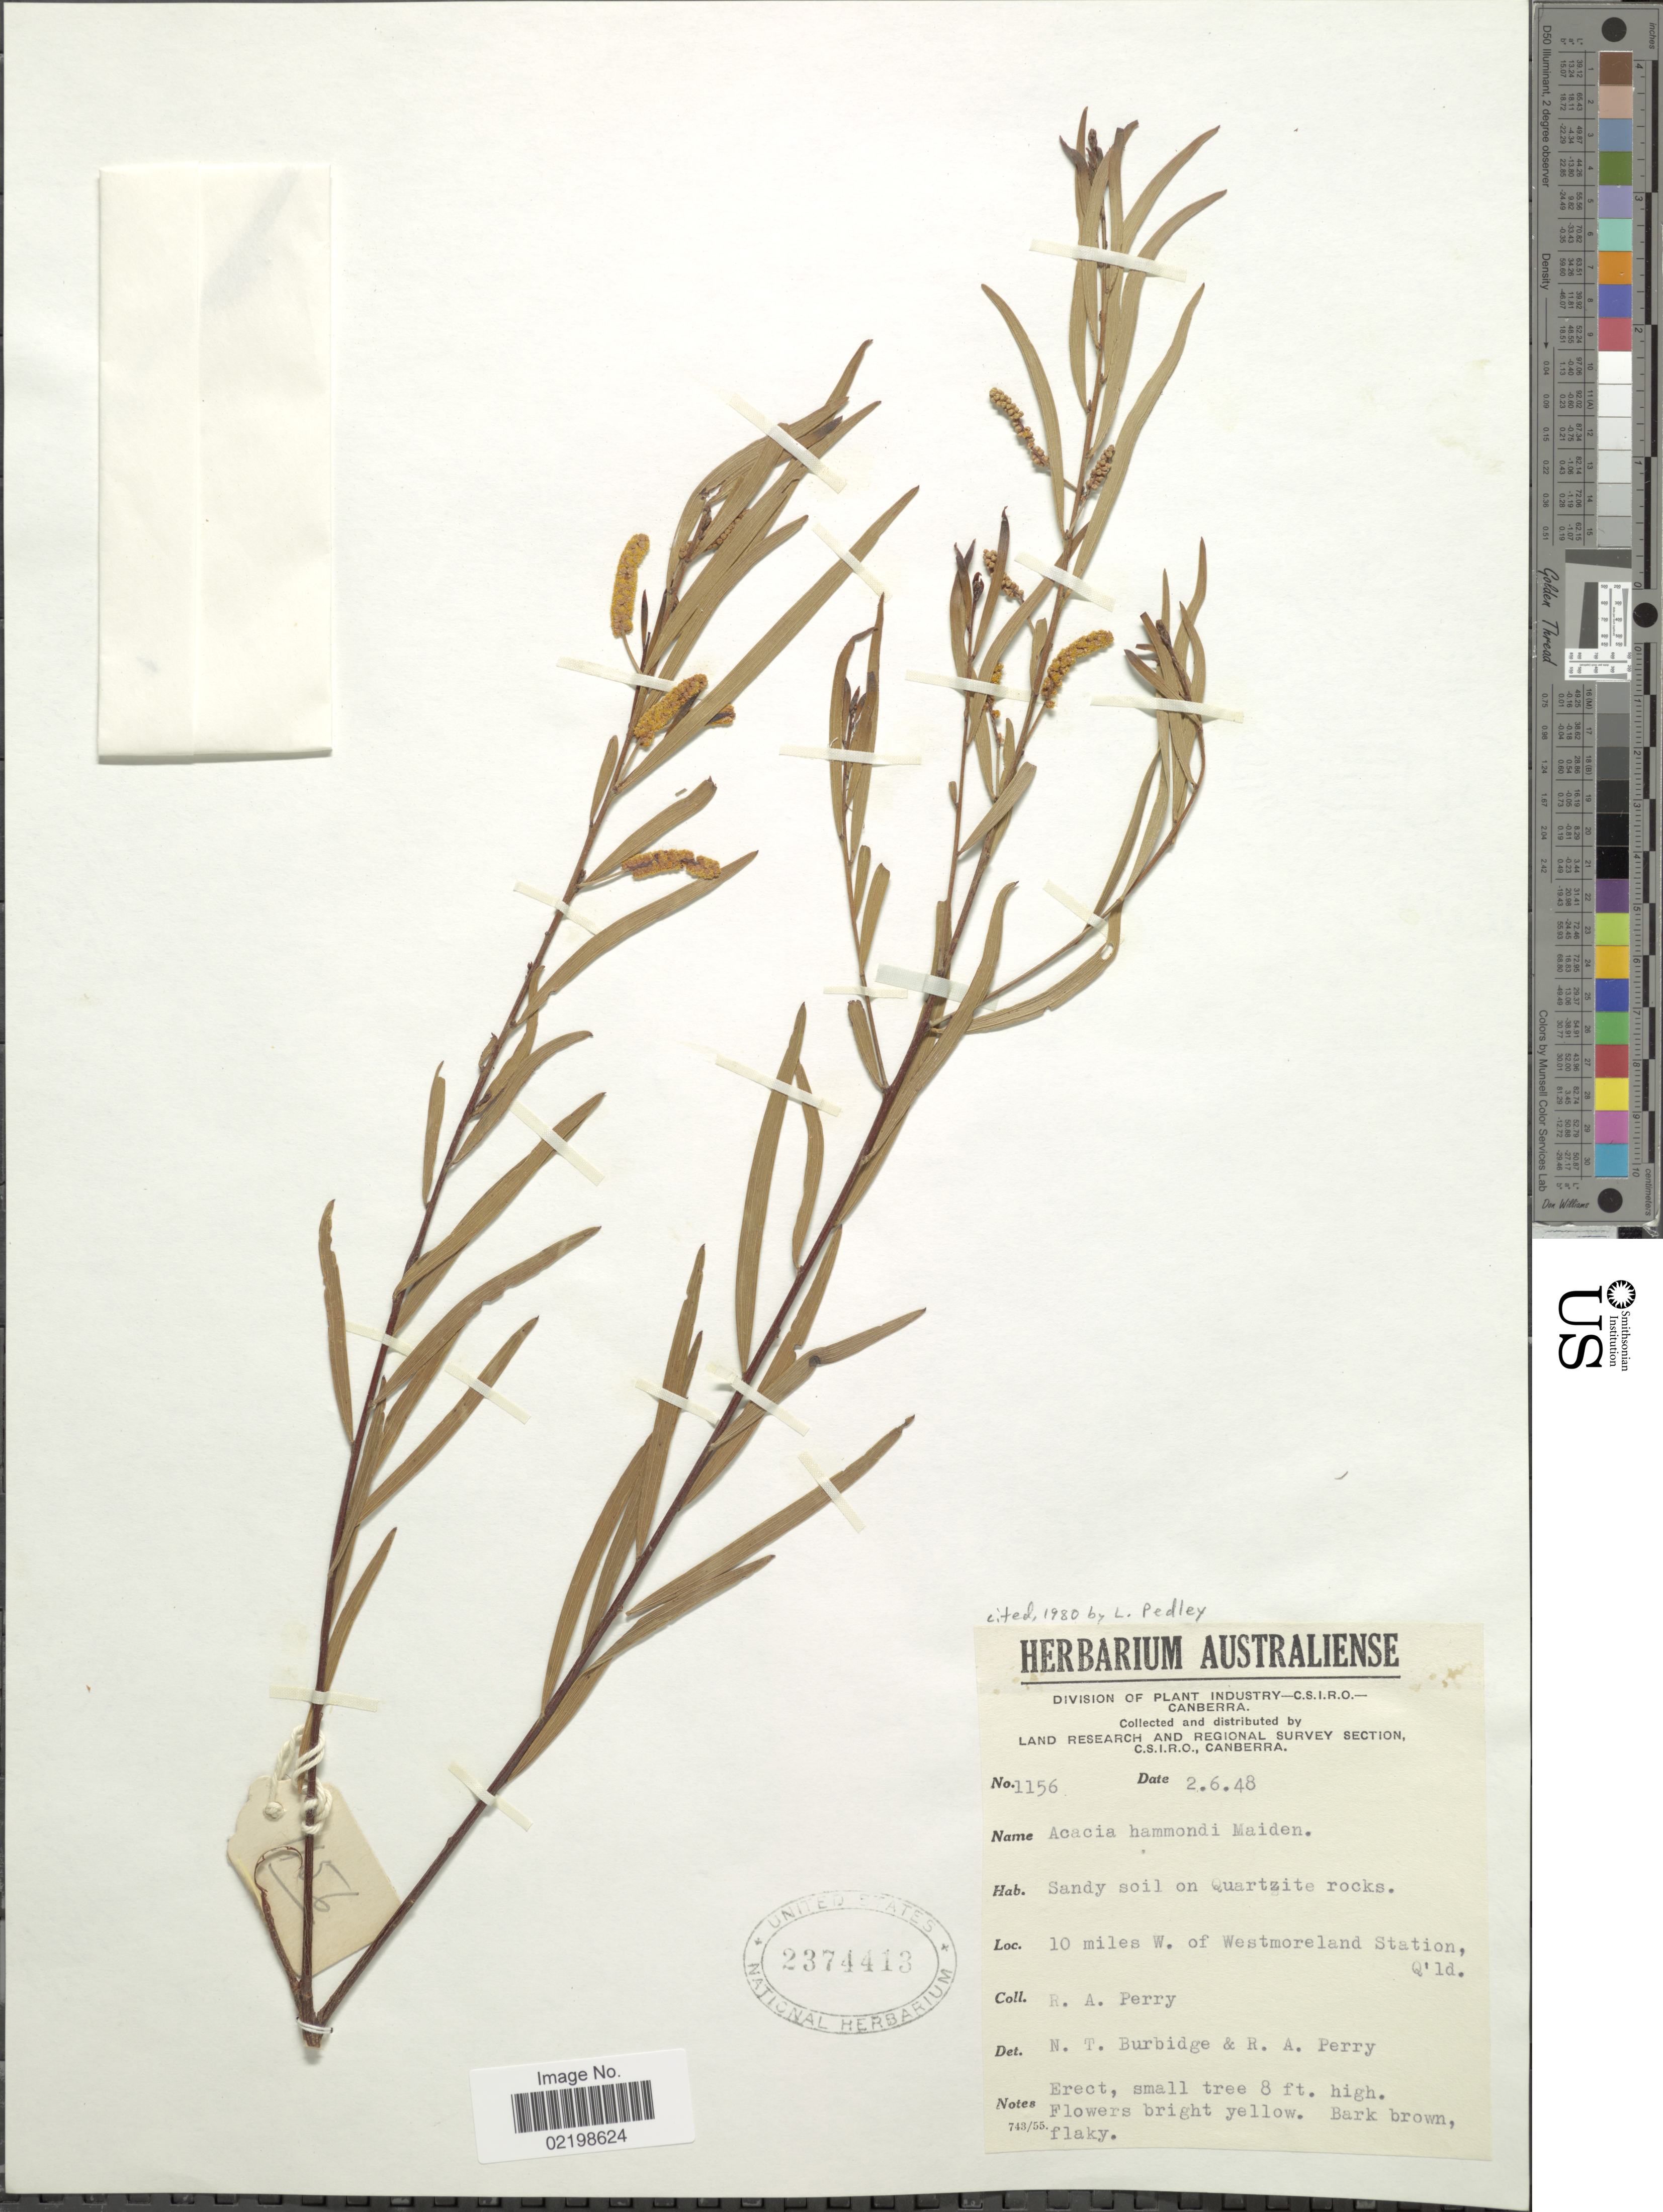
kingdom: Plantae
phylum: Tracheophyta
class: Magnoliopsida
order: Fabales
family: Fabaceae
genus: Acacia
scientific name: Acacia hammondii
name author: Maiden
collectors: Perry, R. A.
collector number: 1156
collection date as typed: Transcribed d/m/y: 2/6/48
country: Australia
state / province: Queensland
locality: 10 miles W. of Westermoreland Station, Q'ld.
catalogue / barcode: US 2374413